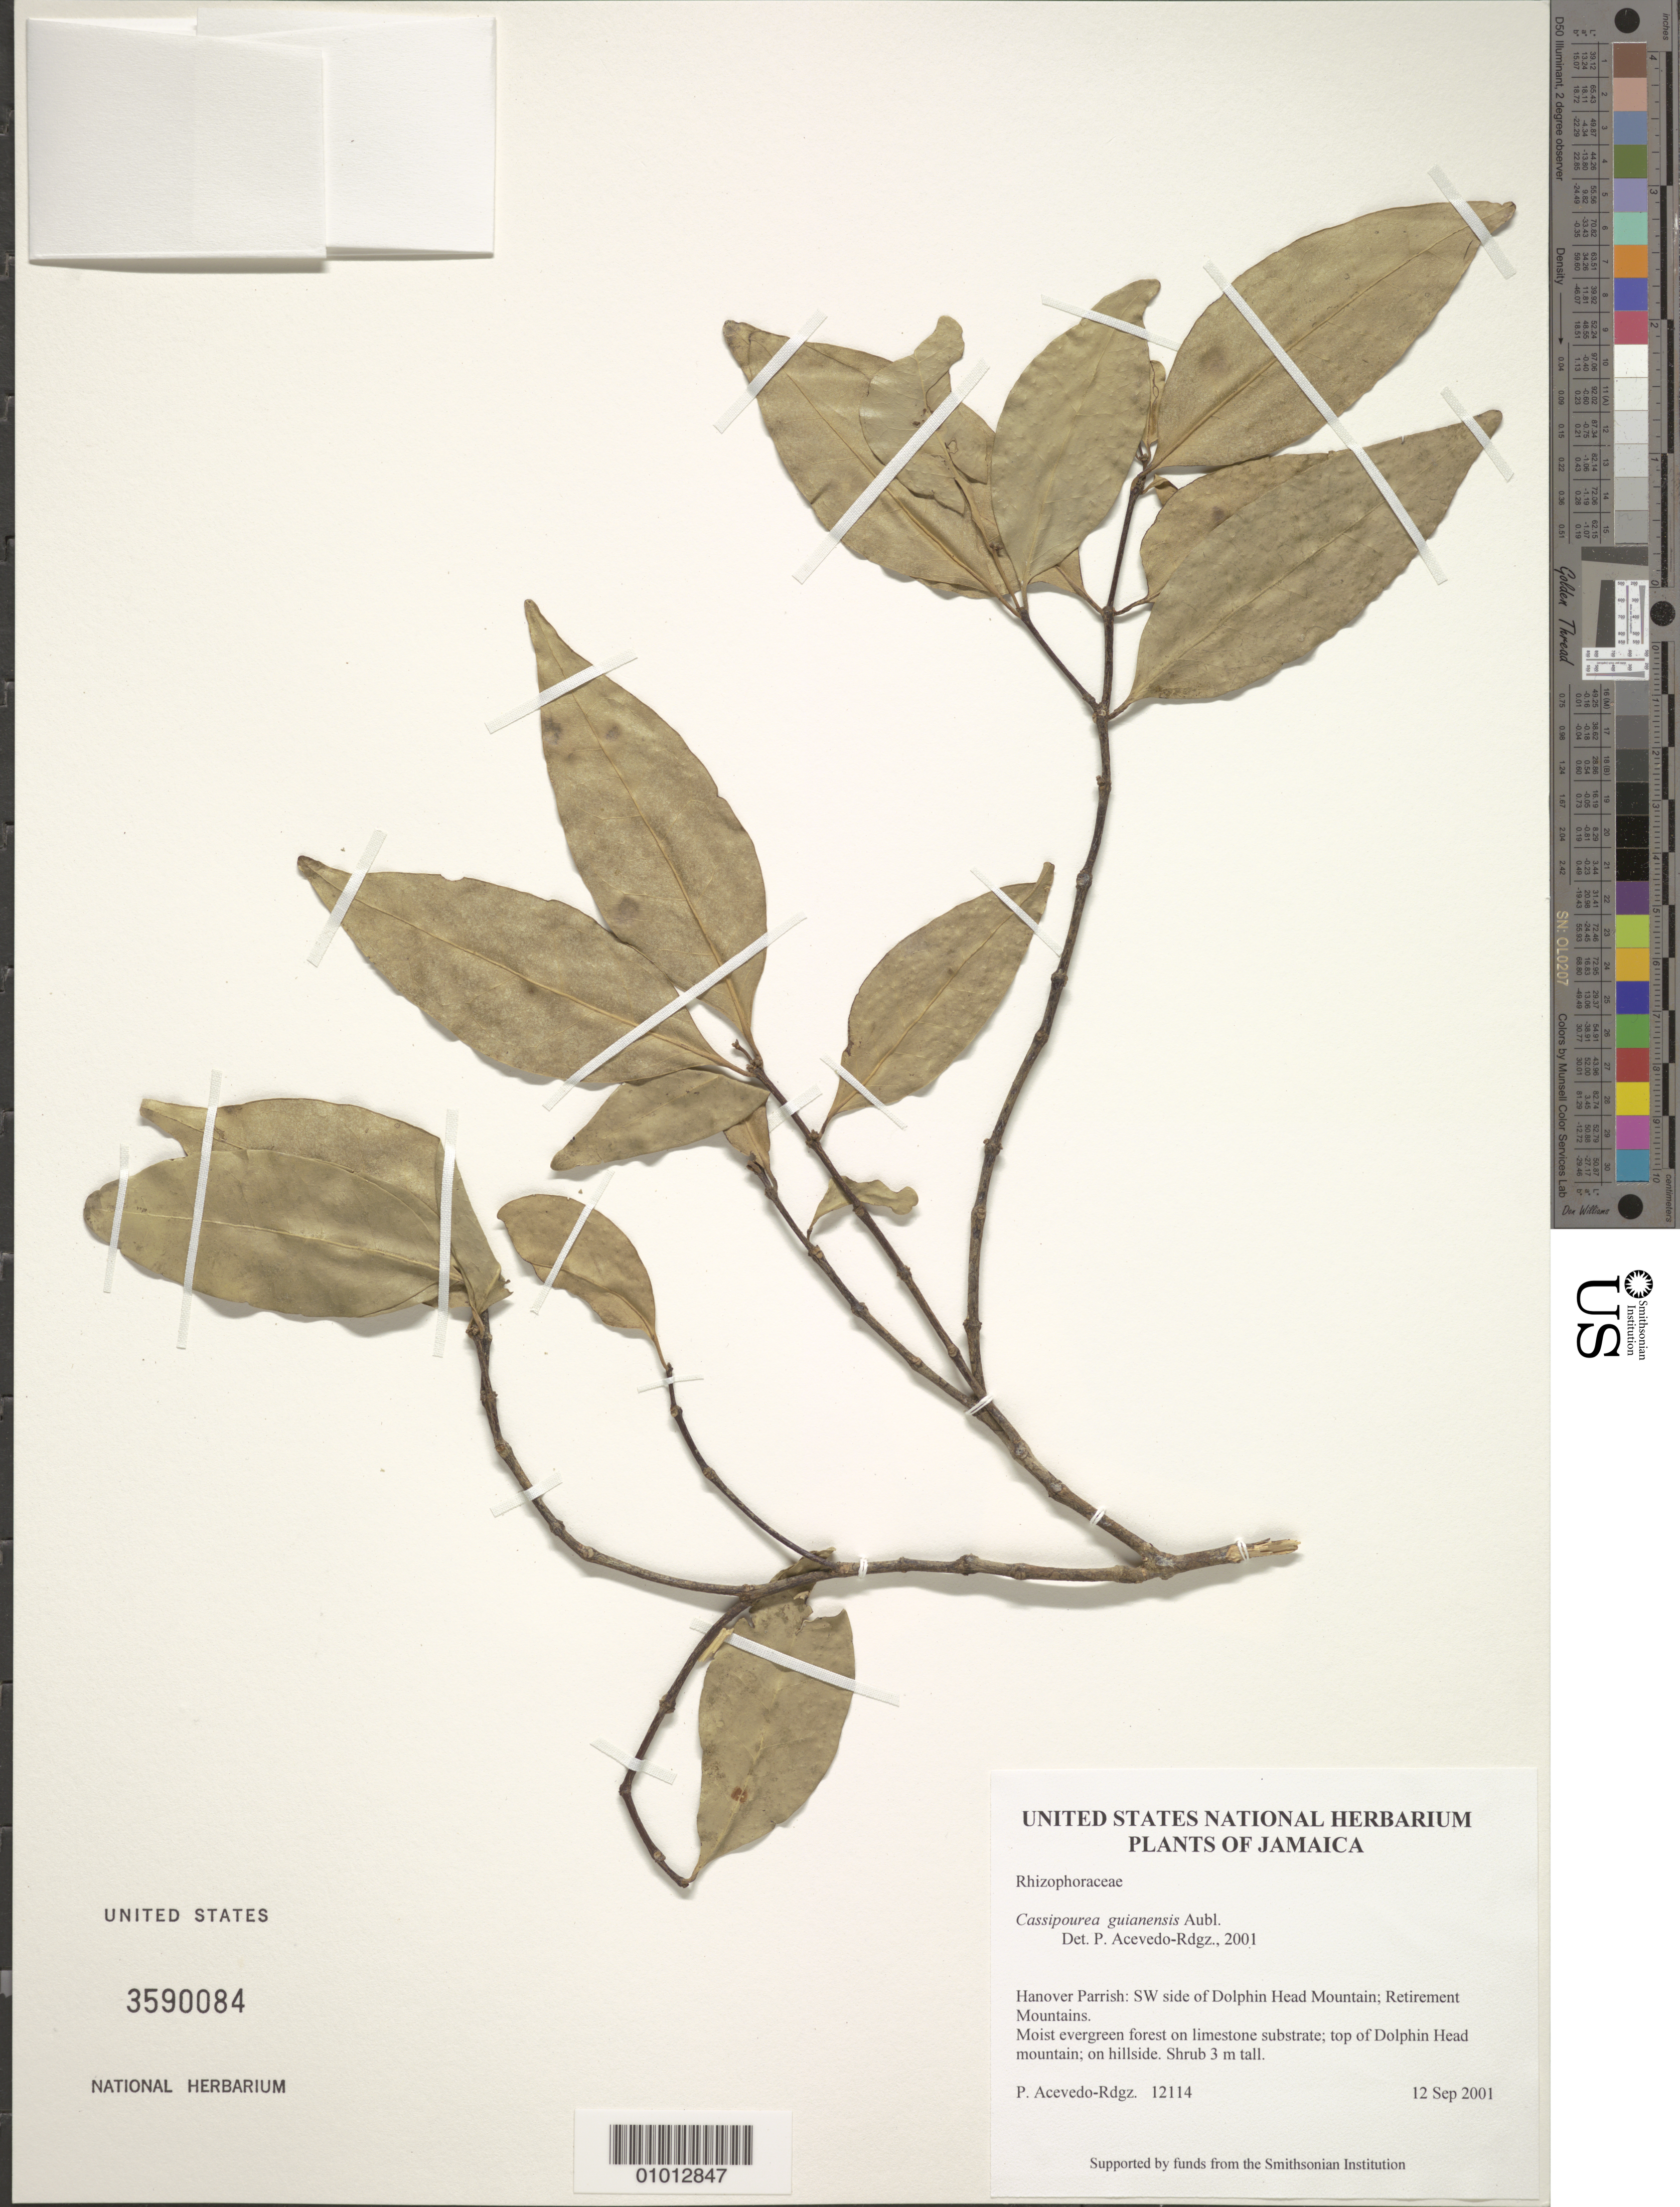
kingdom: Plantae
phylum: Tracheophyta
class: Magnoliopsida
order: Malpighiales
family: Rhizophoraceae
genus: Cassipourea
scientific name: Cassipourea guianensis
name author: Aubl.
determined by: Acevedo-Rodríguez, P., (BOT), Smithsonian Institution - National Museum of Natural History (UNITED STATES)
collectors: P. Acevedo-Rodr.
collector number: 12114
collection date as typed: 12 Sep 2001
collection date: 2001-09-12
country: Jamaica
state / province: Hanover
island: Jamaica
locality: Hanover Parrish: SW side of Dolphin Head Mountain; Retirement Mountains.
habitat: Moist evergreen forest on limestone substrate; top of Dolphin Head mountain; on hillside.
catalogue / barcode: US 3590084